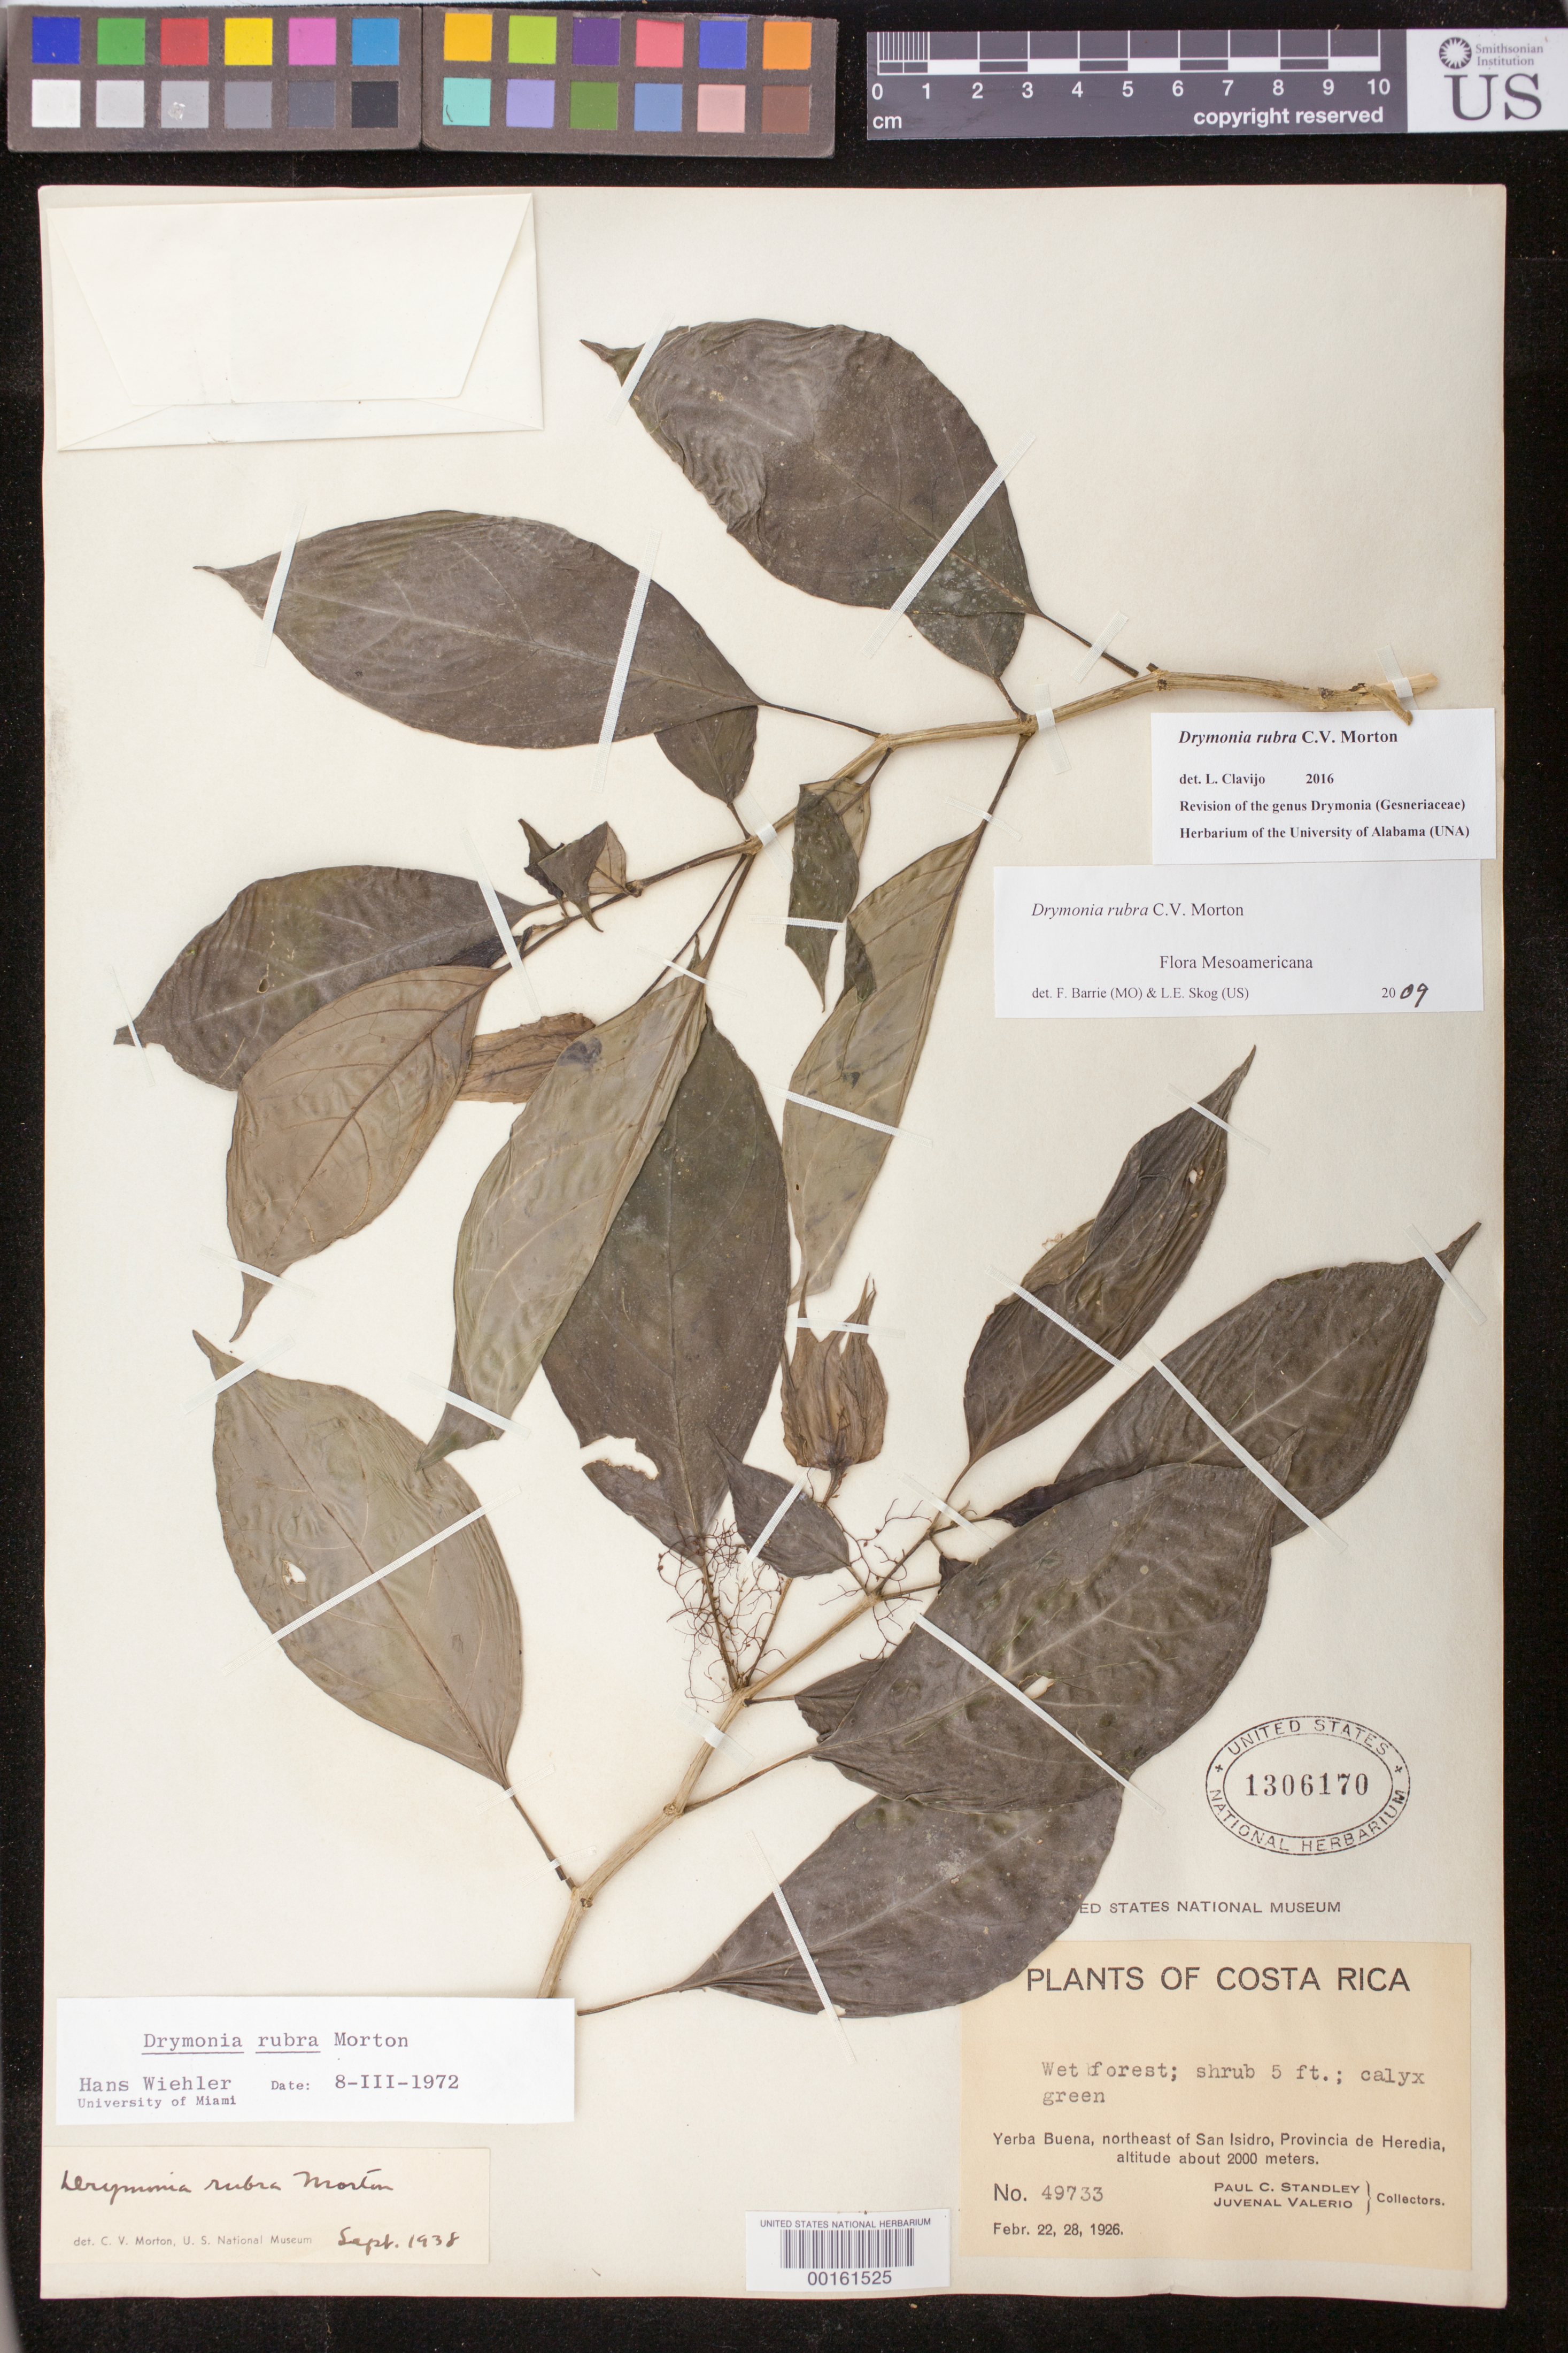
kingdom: Plantae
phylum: Tracheophyta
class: Magnoliopsida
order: Lamiales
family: Gesneriaceae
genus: Drymonia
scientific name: Drymonia rubra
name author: C.V. Morton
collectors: P. C. Standley & J. Valerio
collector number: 49733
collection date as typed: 22-28 Feb 1926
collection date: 1926-02-22/1926-02-28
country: Costa Rica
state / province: Heredia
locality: Yerba Buena, NE of San Isidro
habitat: Wet forest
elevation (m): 2000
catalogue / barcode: US 1306170